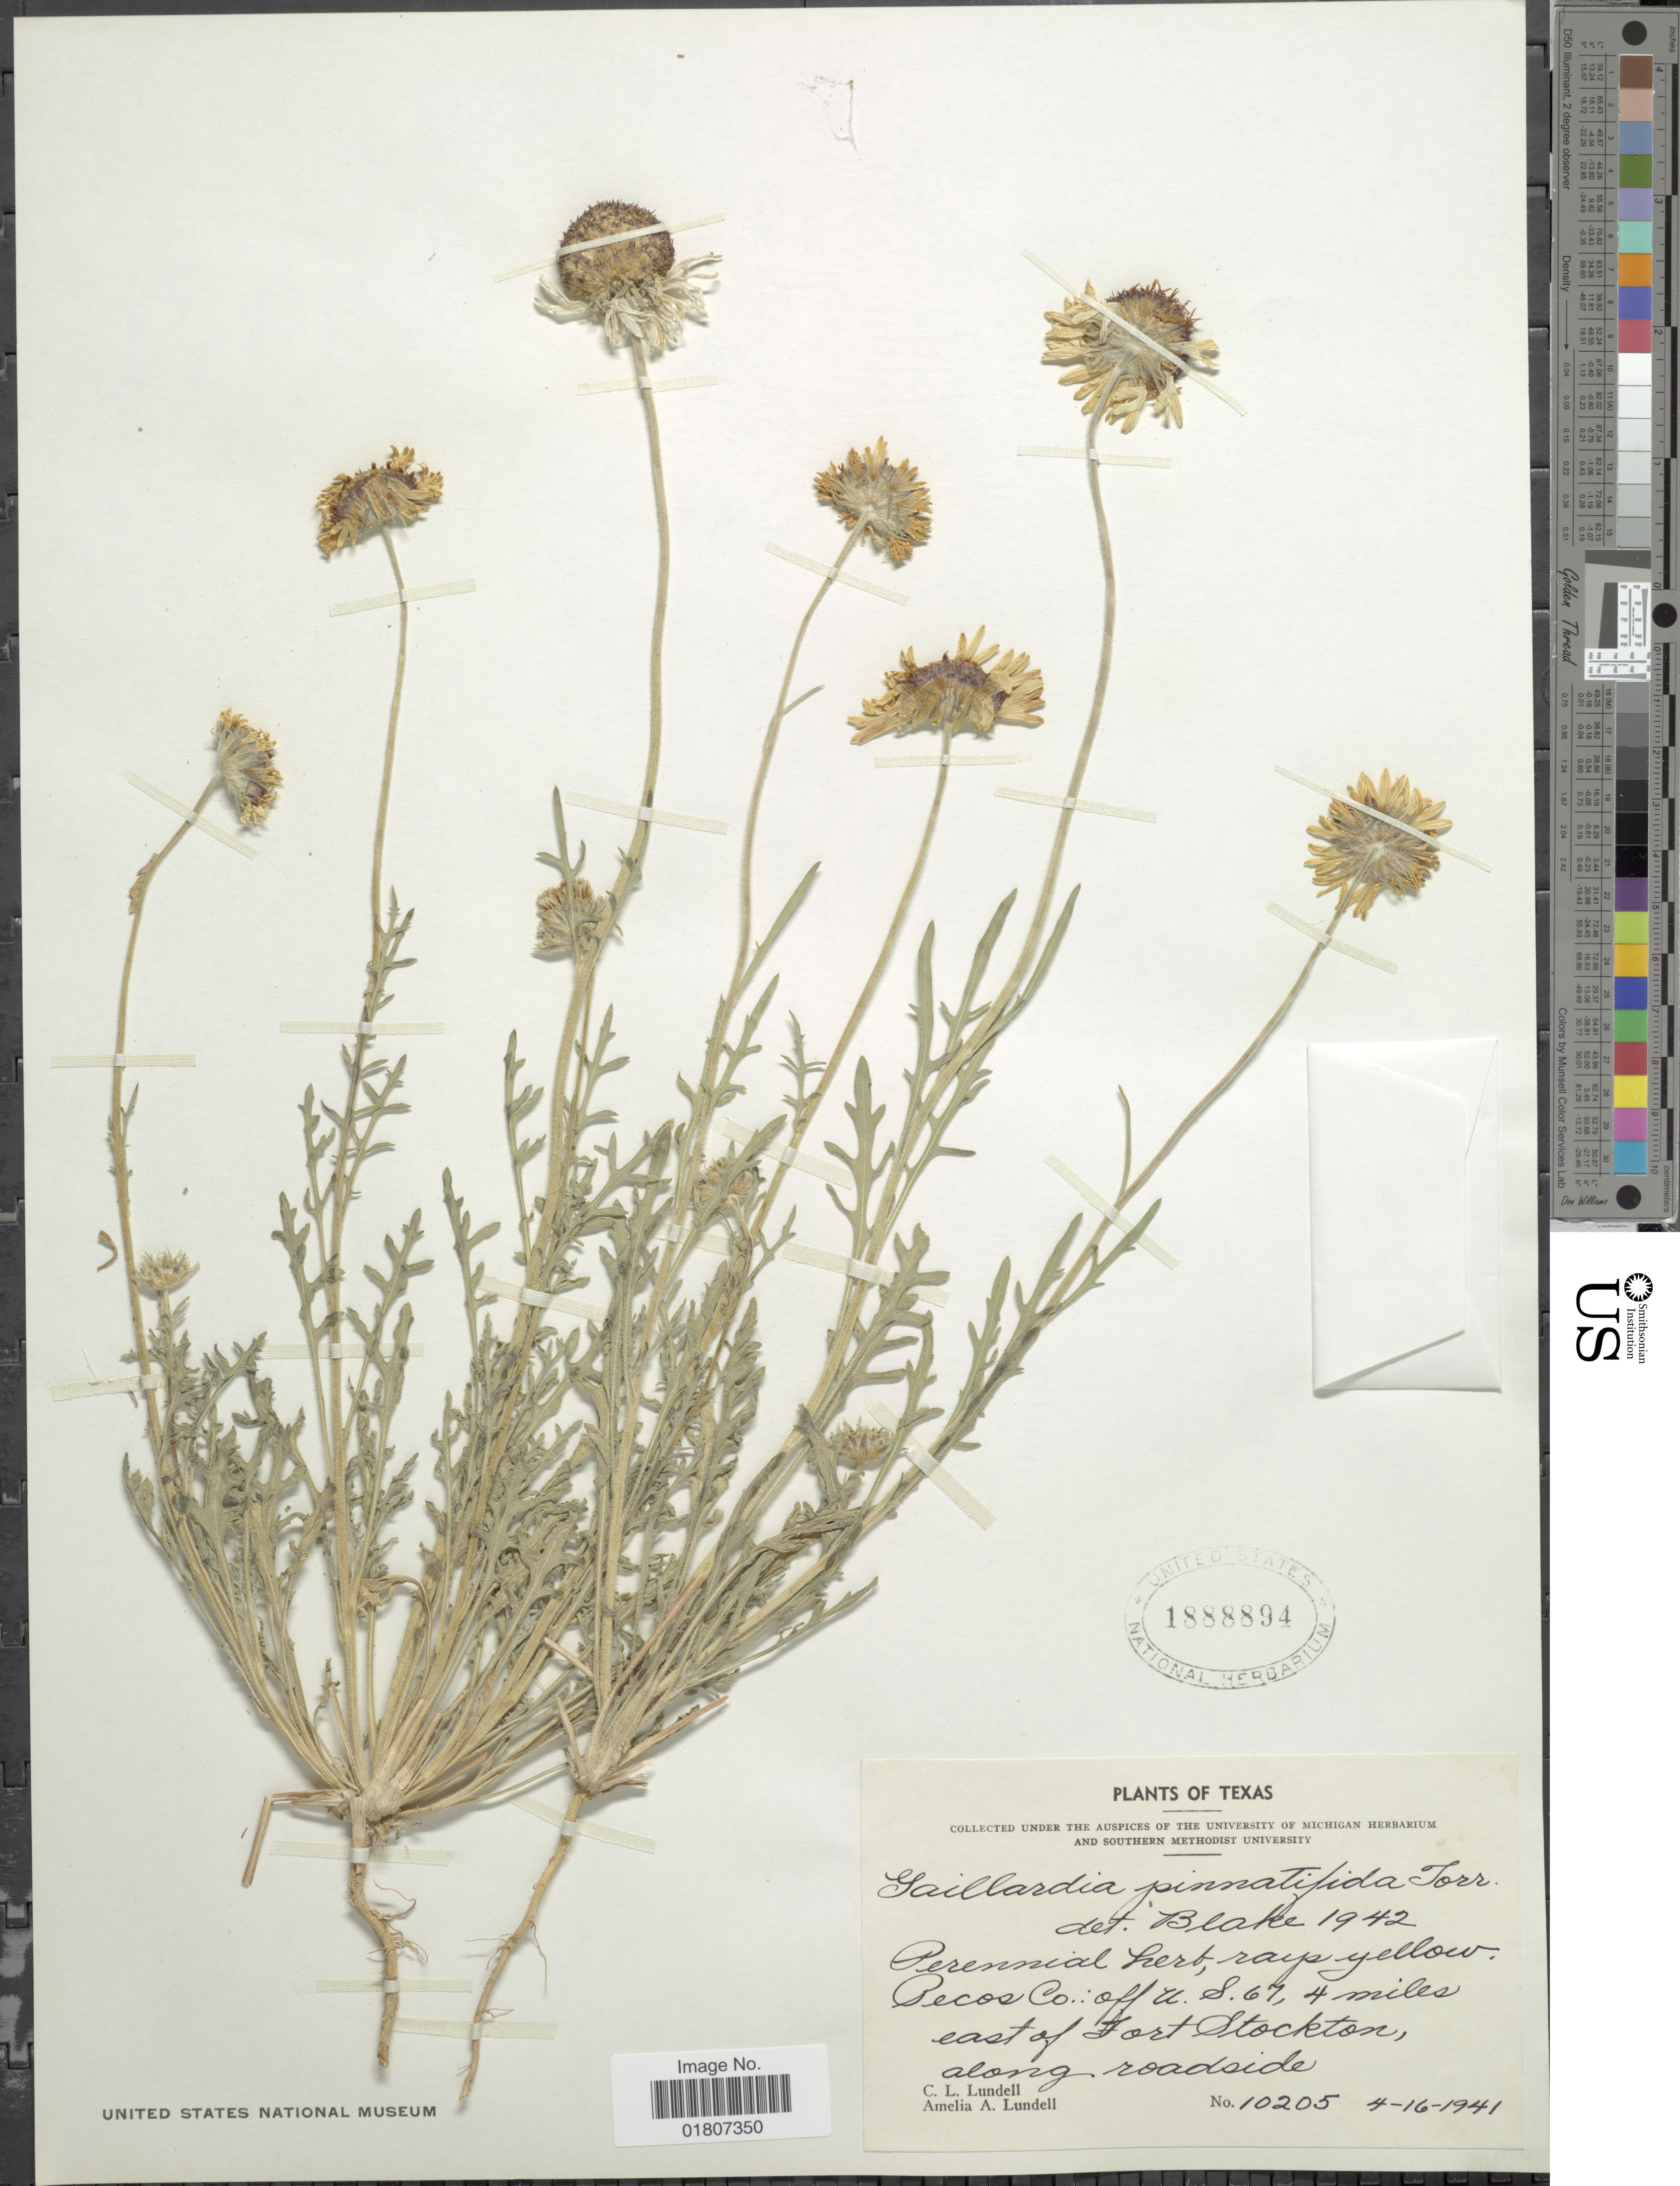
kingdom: Plantae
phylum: Tracheophyta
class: Magnoliopsida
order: Asterales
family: Asteraceae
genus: Gaillardia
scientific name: Gaillardia pinnatifida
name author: Torr.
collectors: C. L. Lundell & A. A. Lundell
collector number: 10205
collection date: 1941-04-16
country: United States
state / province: Texas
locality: Pecos Co., off U. S. 67, 4 miles east of Fort Stockton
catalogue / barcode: US 1888894